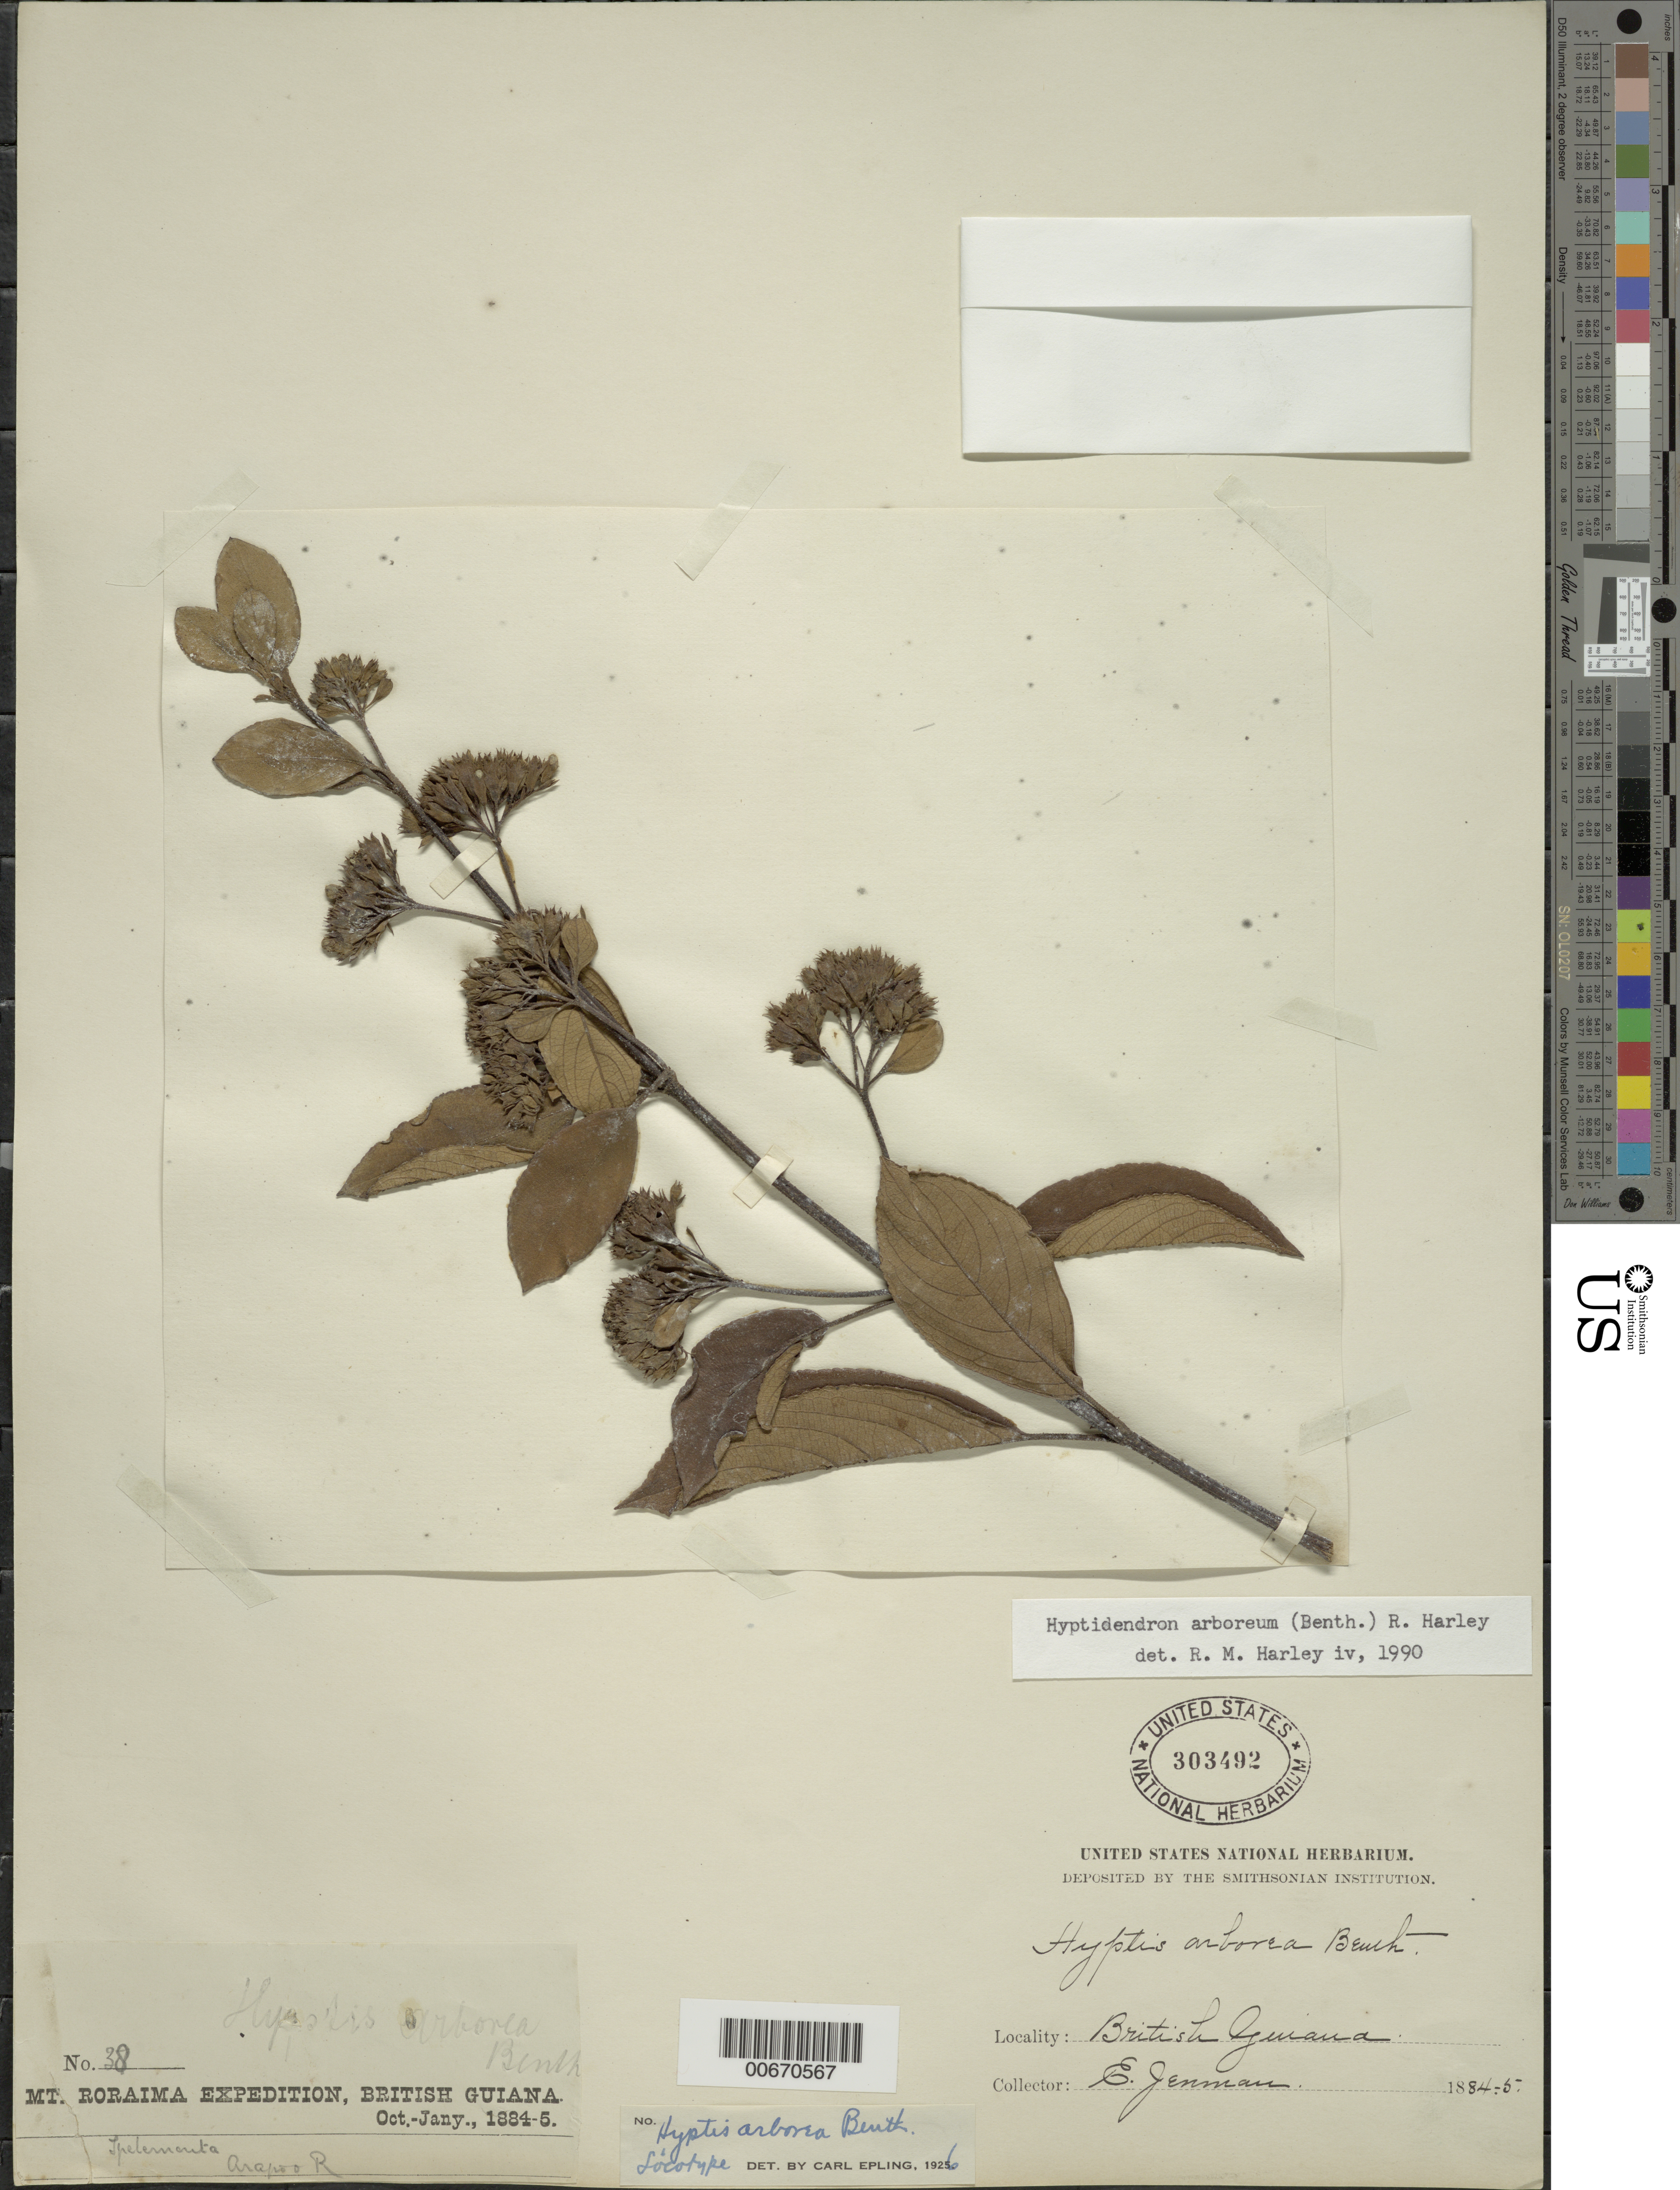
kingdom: Plantae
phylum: Tracheophyta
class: Magnoliopsida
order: Lamiales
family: Lamiaceae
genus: Hyptidendron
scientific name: Hyptidendron arboreum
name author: (Benth.) Harley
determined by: Harley, R. M.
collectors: G. S. Jenman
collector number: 38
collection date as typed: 1884 to 1887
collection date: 1884/1887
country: Guyana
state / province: Cuyuni-Mazaruni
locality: Mt. Roraima, Ipelemanta, Arapoo R.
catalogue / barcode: US 303492